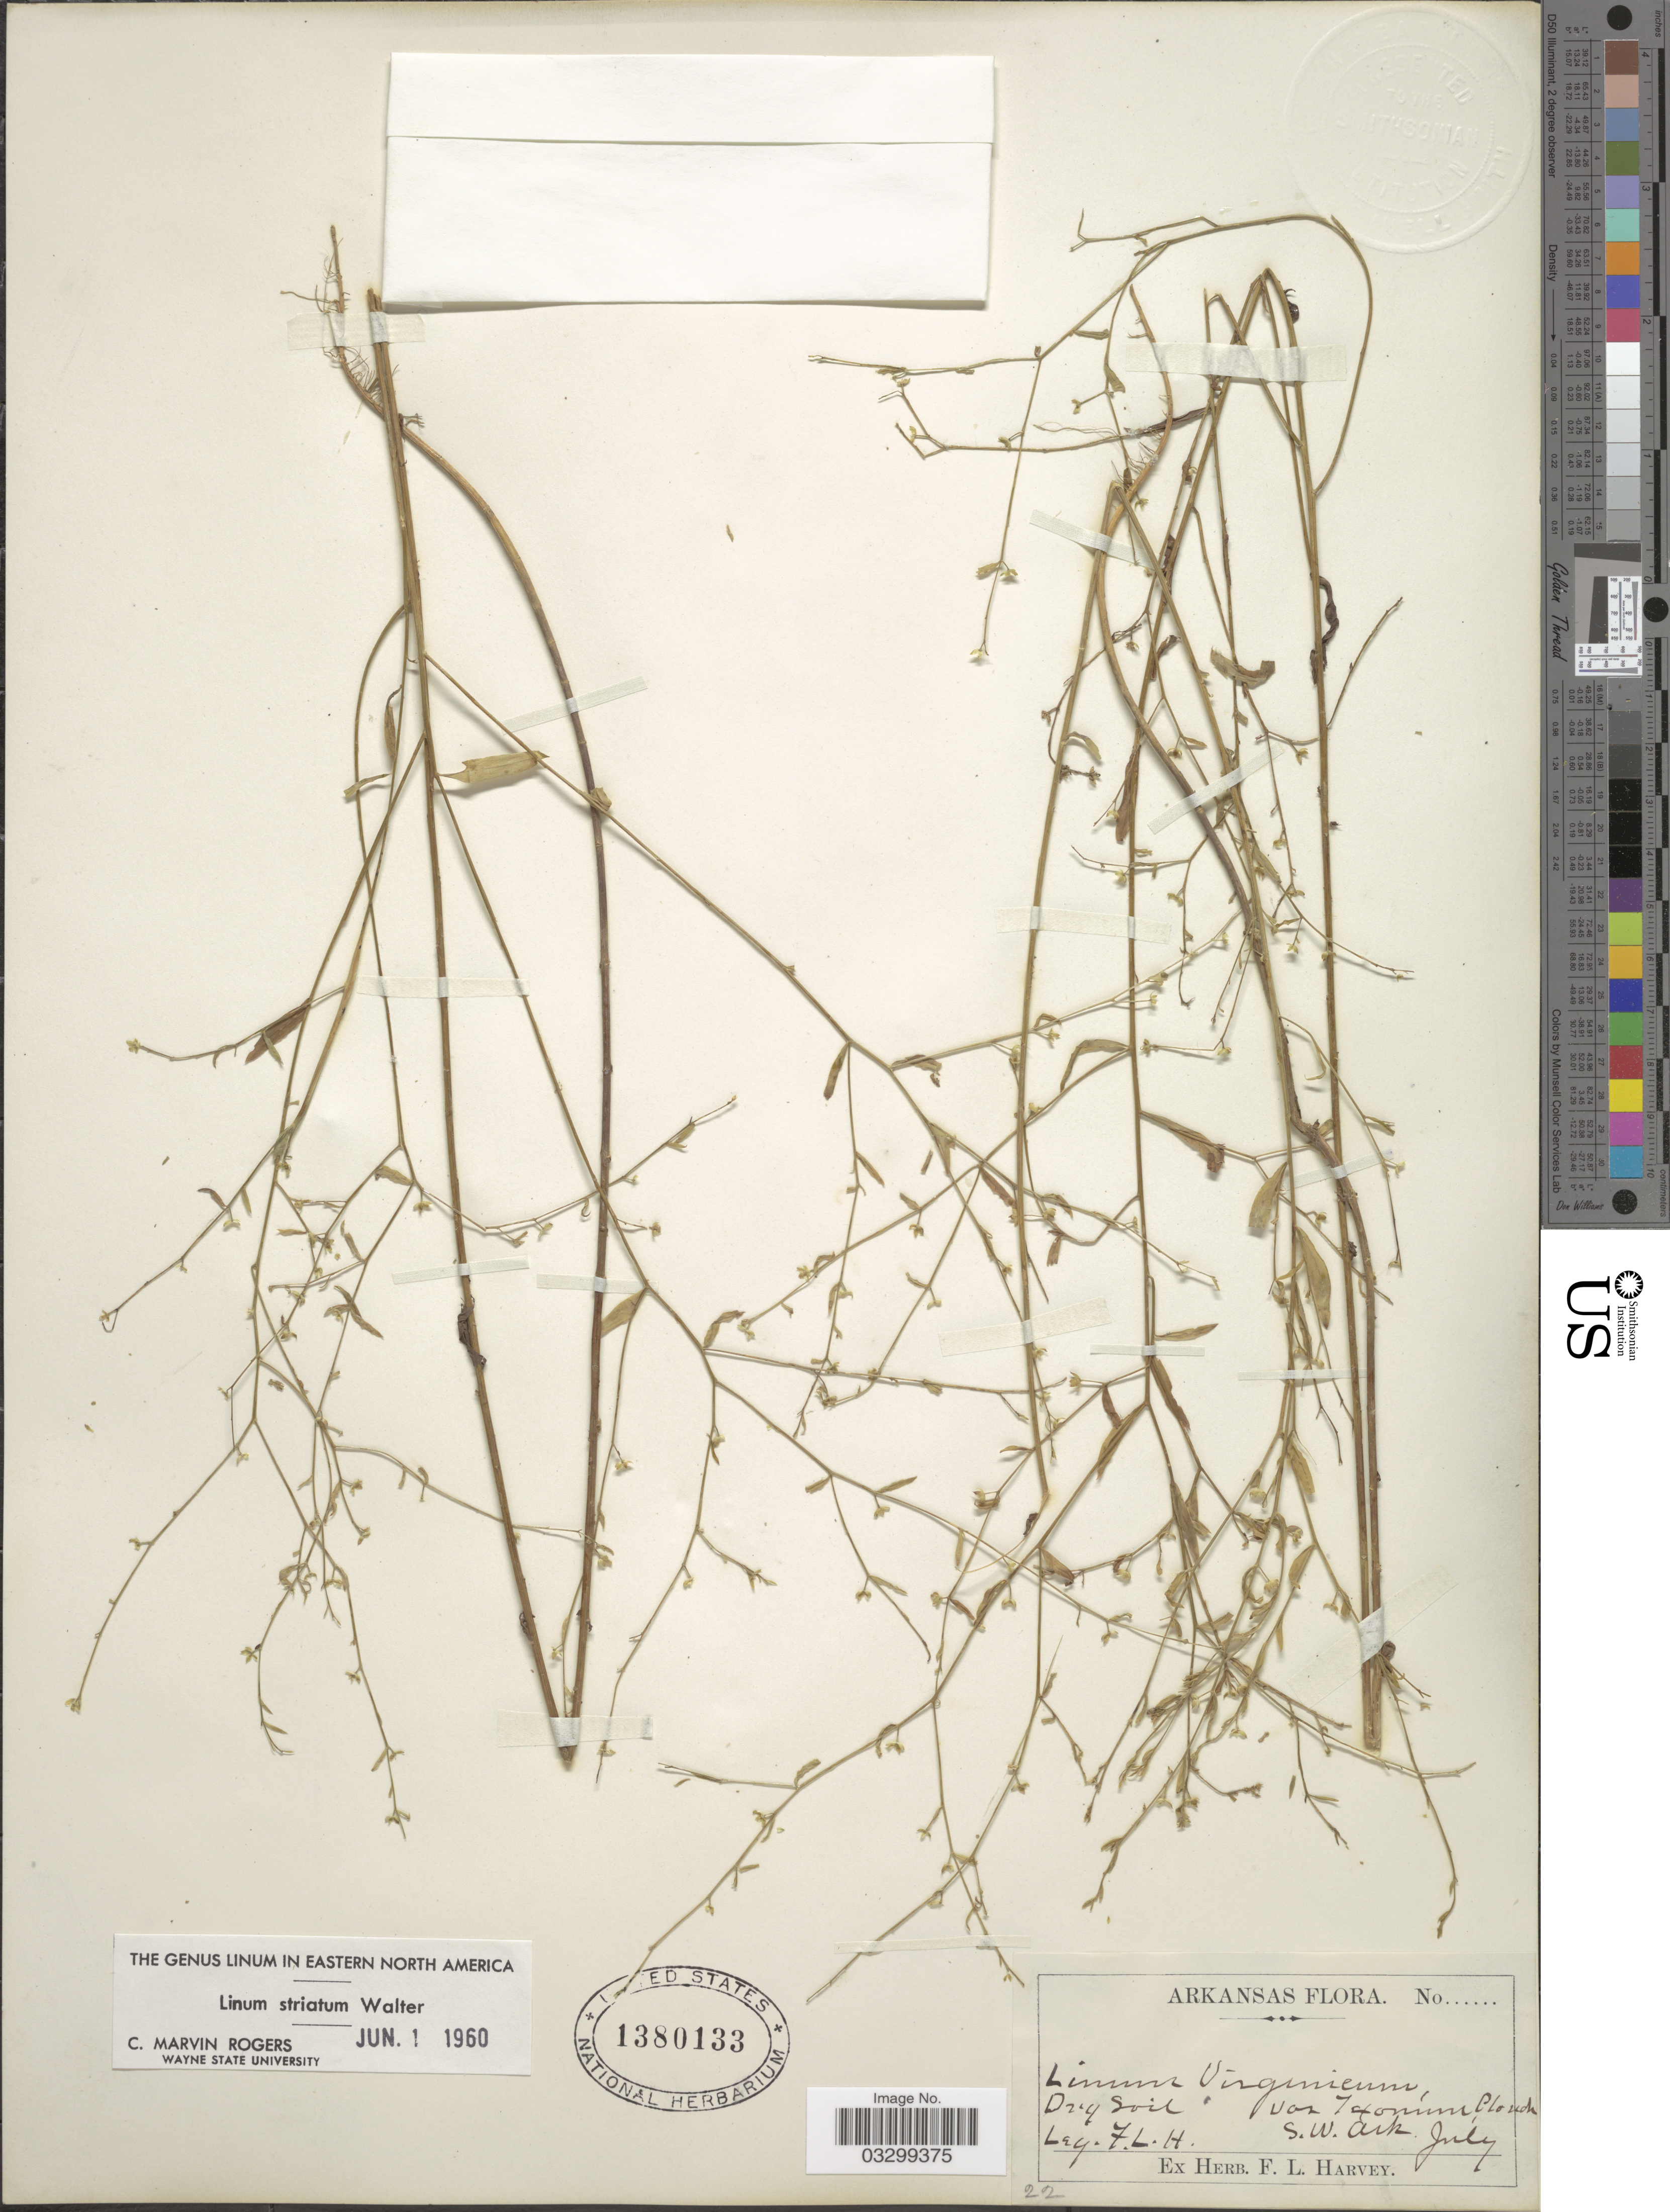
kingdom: Plantae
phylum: Tracheophyta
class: Magnoliopsida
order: Malpighiales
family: Linaceae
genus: Linum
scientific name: Linum striatum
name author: Walter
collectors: F. L. Harvey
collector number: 22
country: United States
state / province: Arkansas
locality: S.W. Ark.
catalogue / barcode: US 1380133